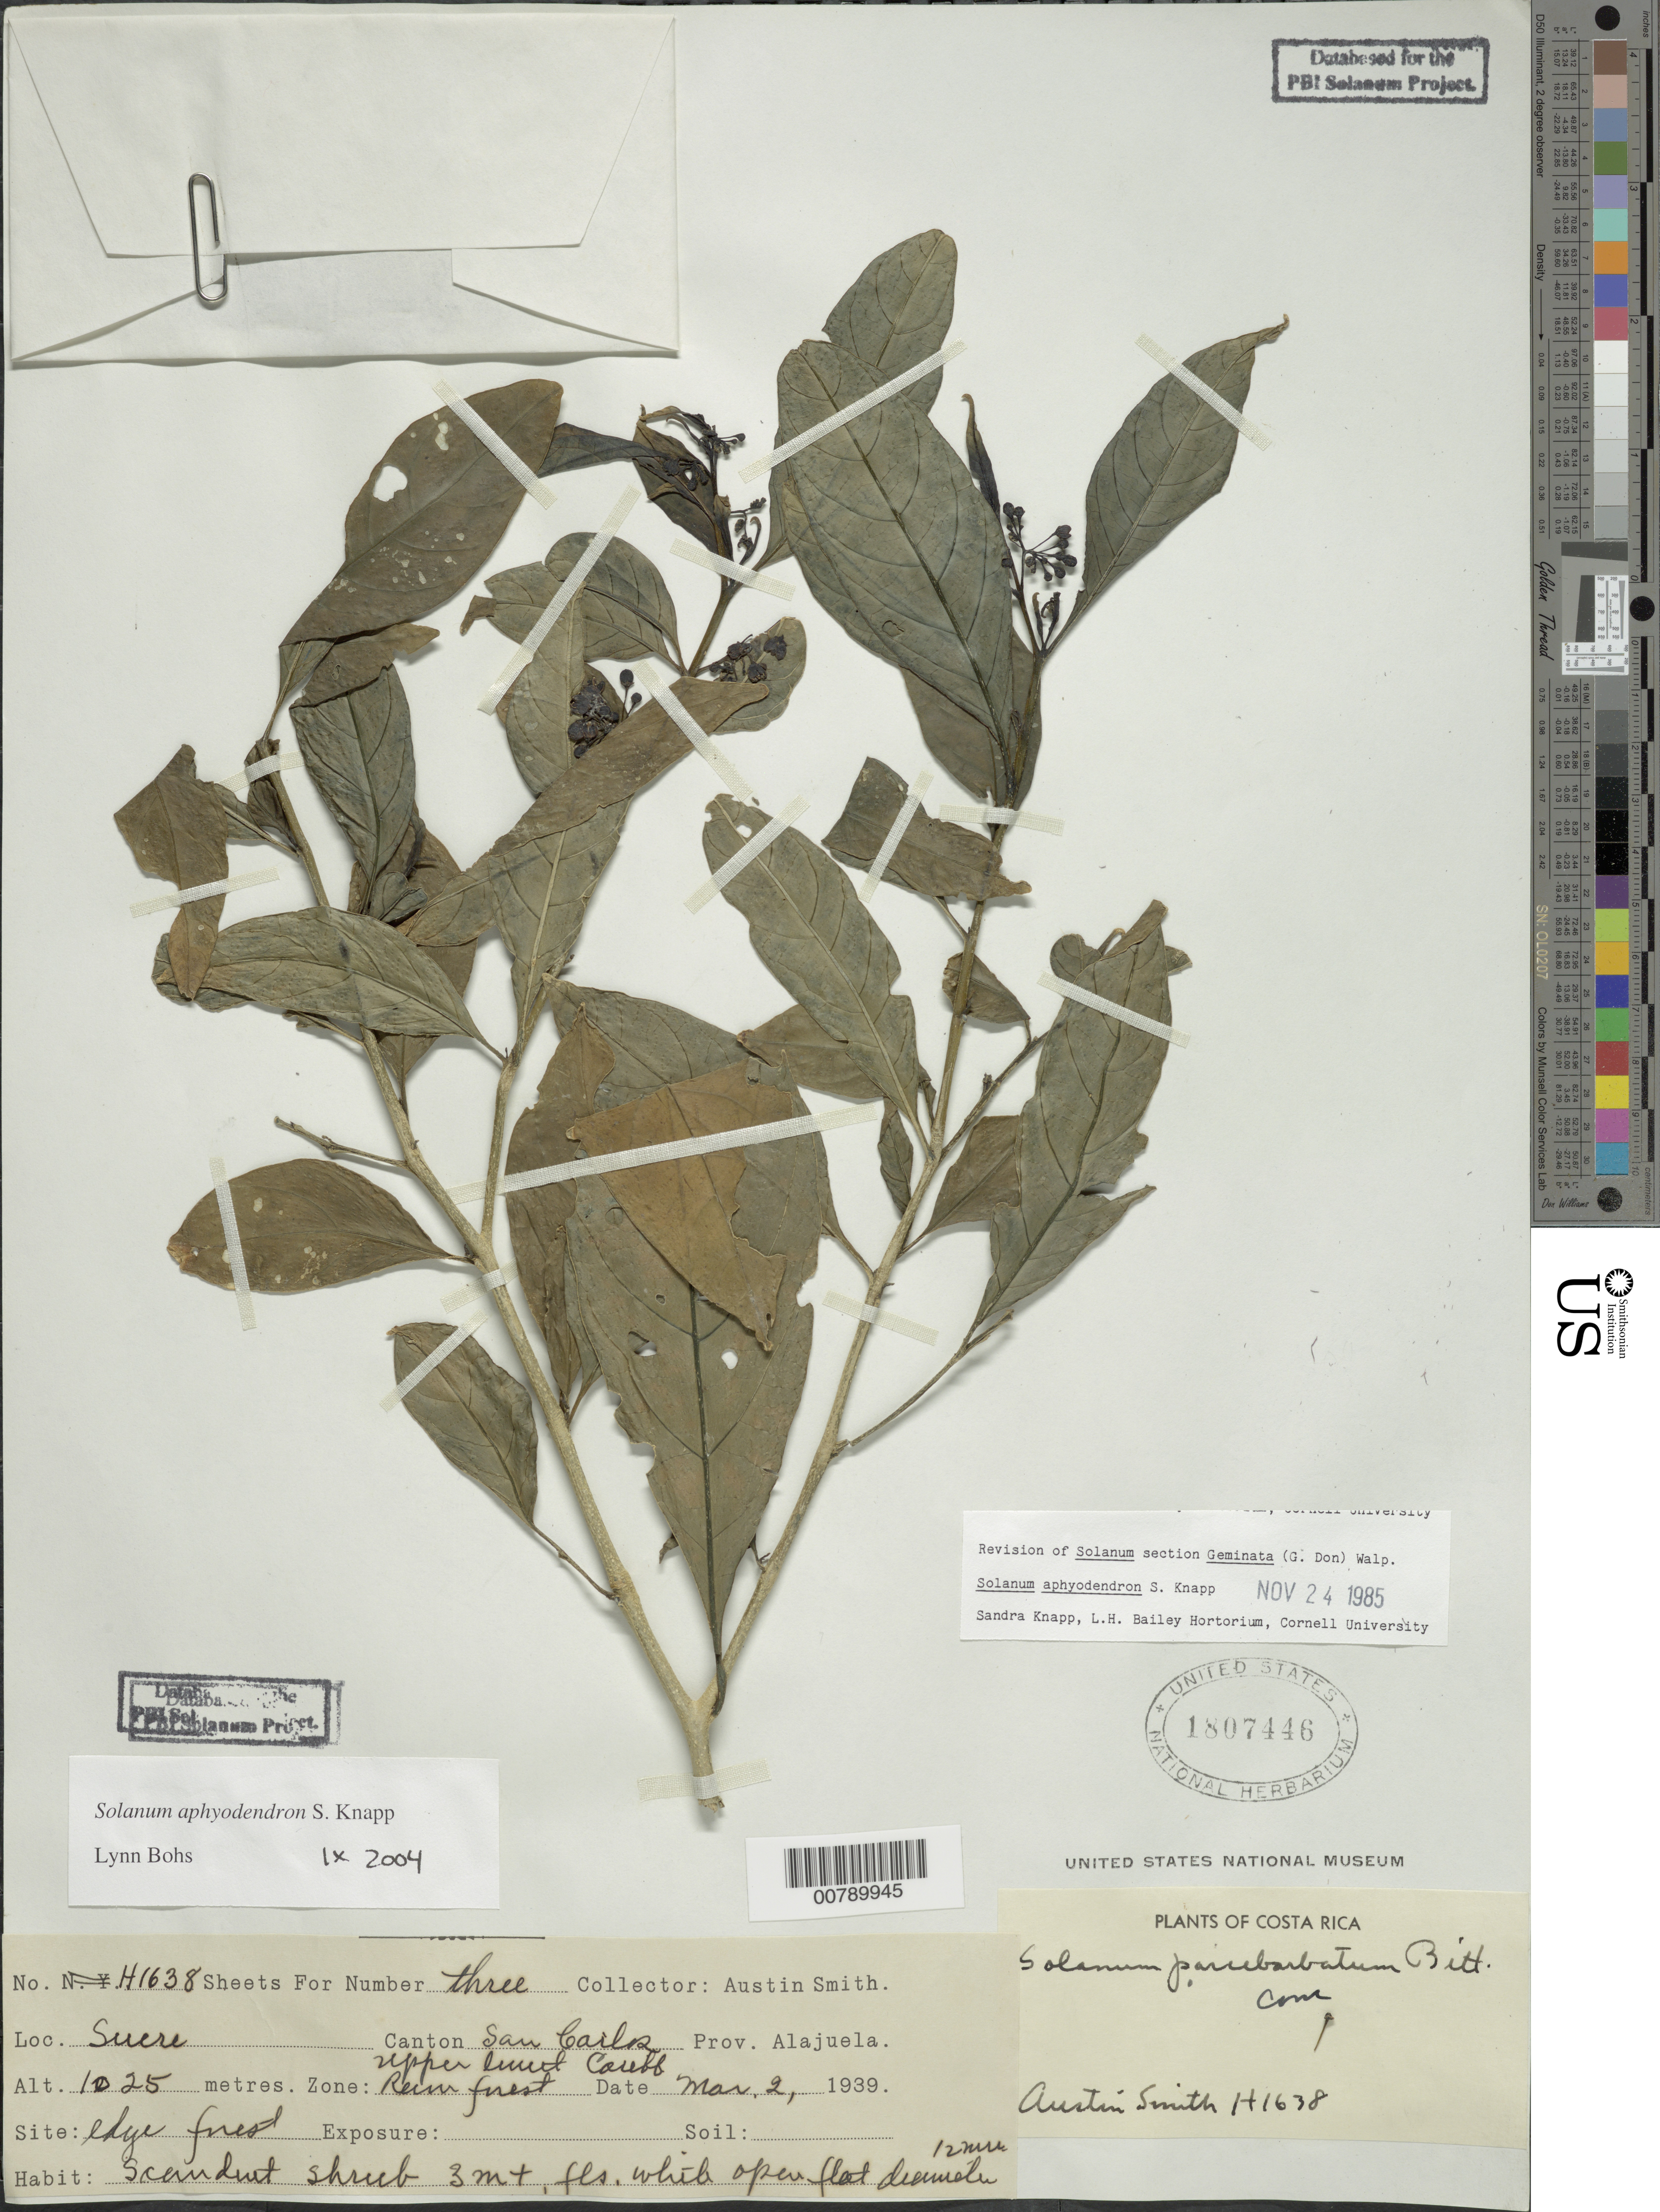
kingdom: Plantae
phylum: Tracheophyta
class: Magnoliopsida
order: Solanales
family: Solanaceae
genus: Solanum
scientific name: Solanum aphyodendron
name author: S. Knapp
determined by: Bohs, L. A.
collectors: Aust P. Smith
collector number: H 1638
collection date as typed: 2 Mar 1939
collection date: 1939-03-02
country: Costa Rica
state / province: Alajuela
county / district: San Carlos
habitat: Upper limit(?) Caribb. rain forest zone, edge of forest.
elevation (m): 1025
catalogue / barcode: US 1807446